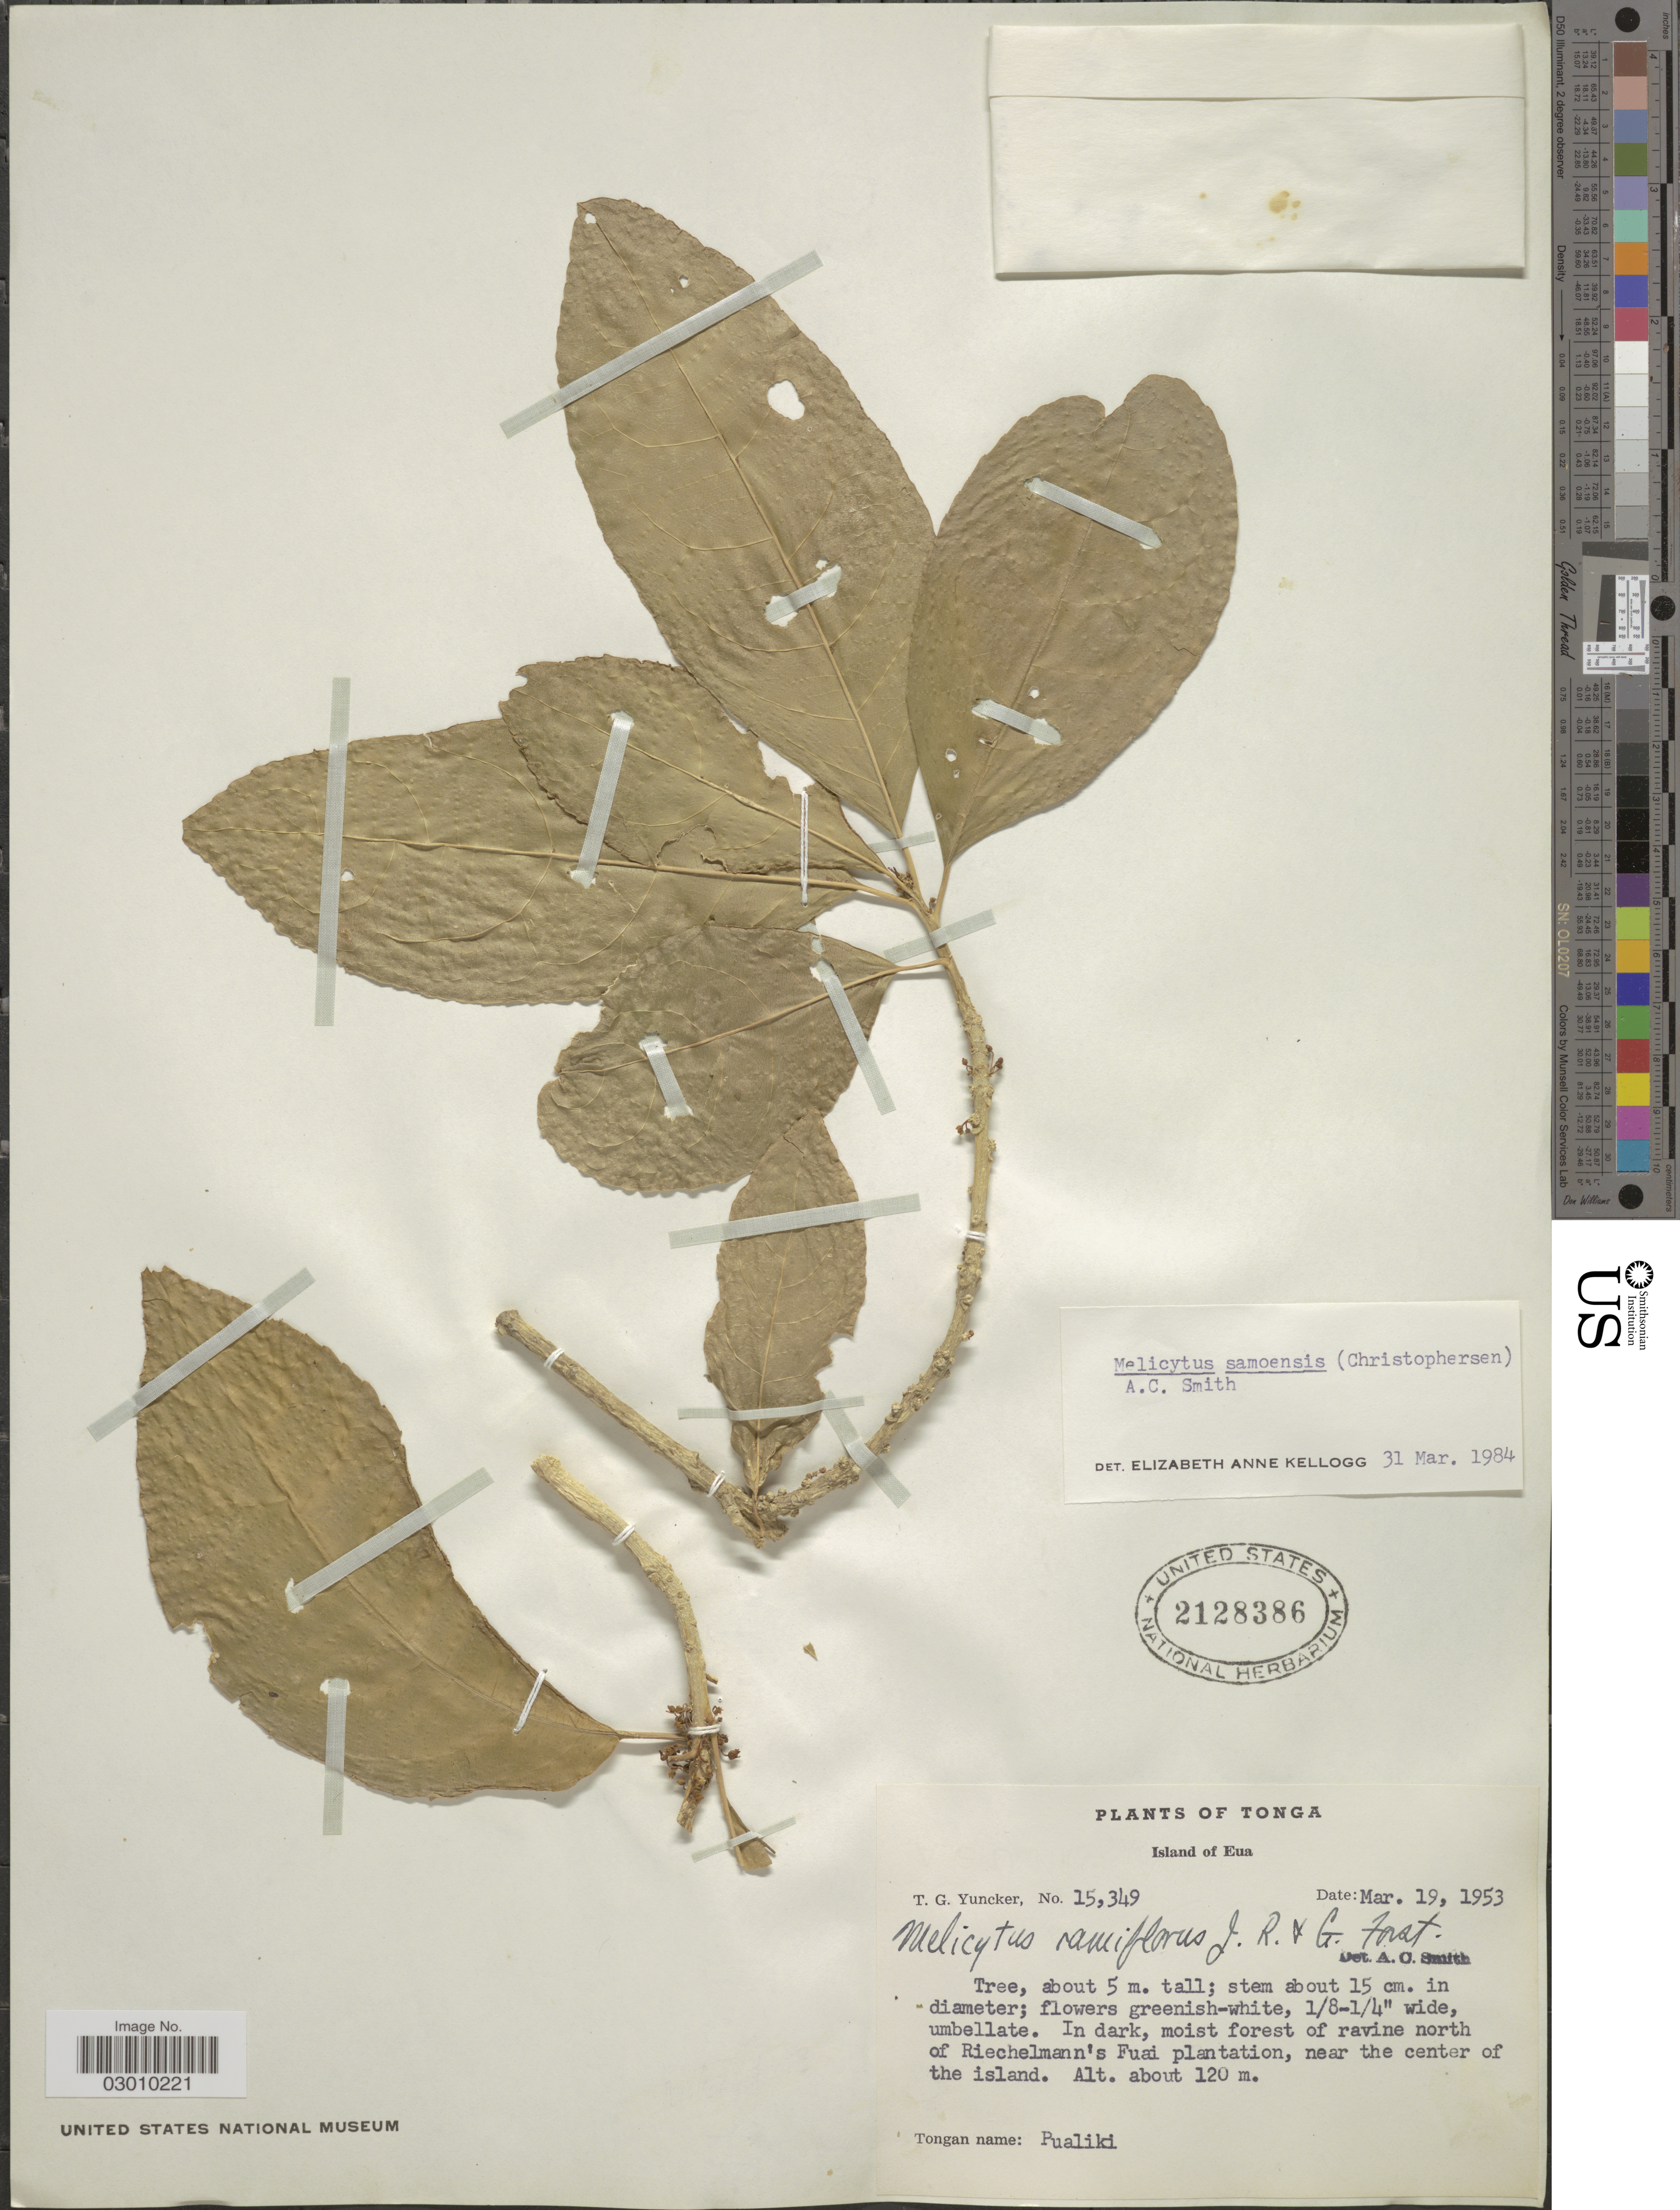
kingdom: Plantae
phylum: Tracheophyta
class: Magnoliopsida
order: Malpighiales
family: Violaceae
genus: Melicytus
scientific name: Melicytus samoensis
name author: (Christoph.) A.C. Sm.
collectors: T. G. Yuncker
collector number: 15349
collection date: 1953-03-19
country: Tonga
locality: Island of Eua. North of Riechelmann's Fuai plantation, near the center of the island.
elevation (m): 120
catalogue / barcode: US 2128386